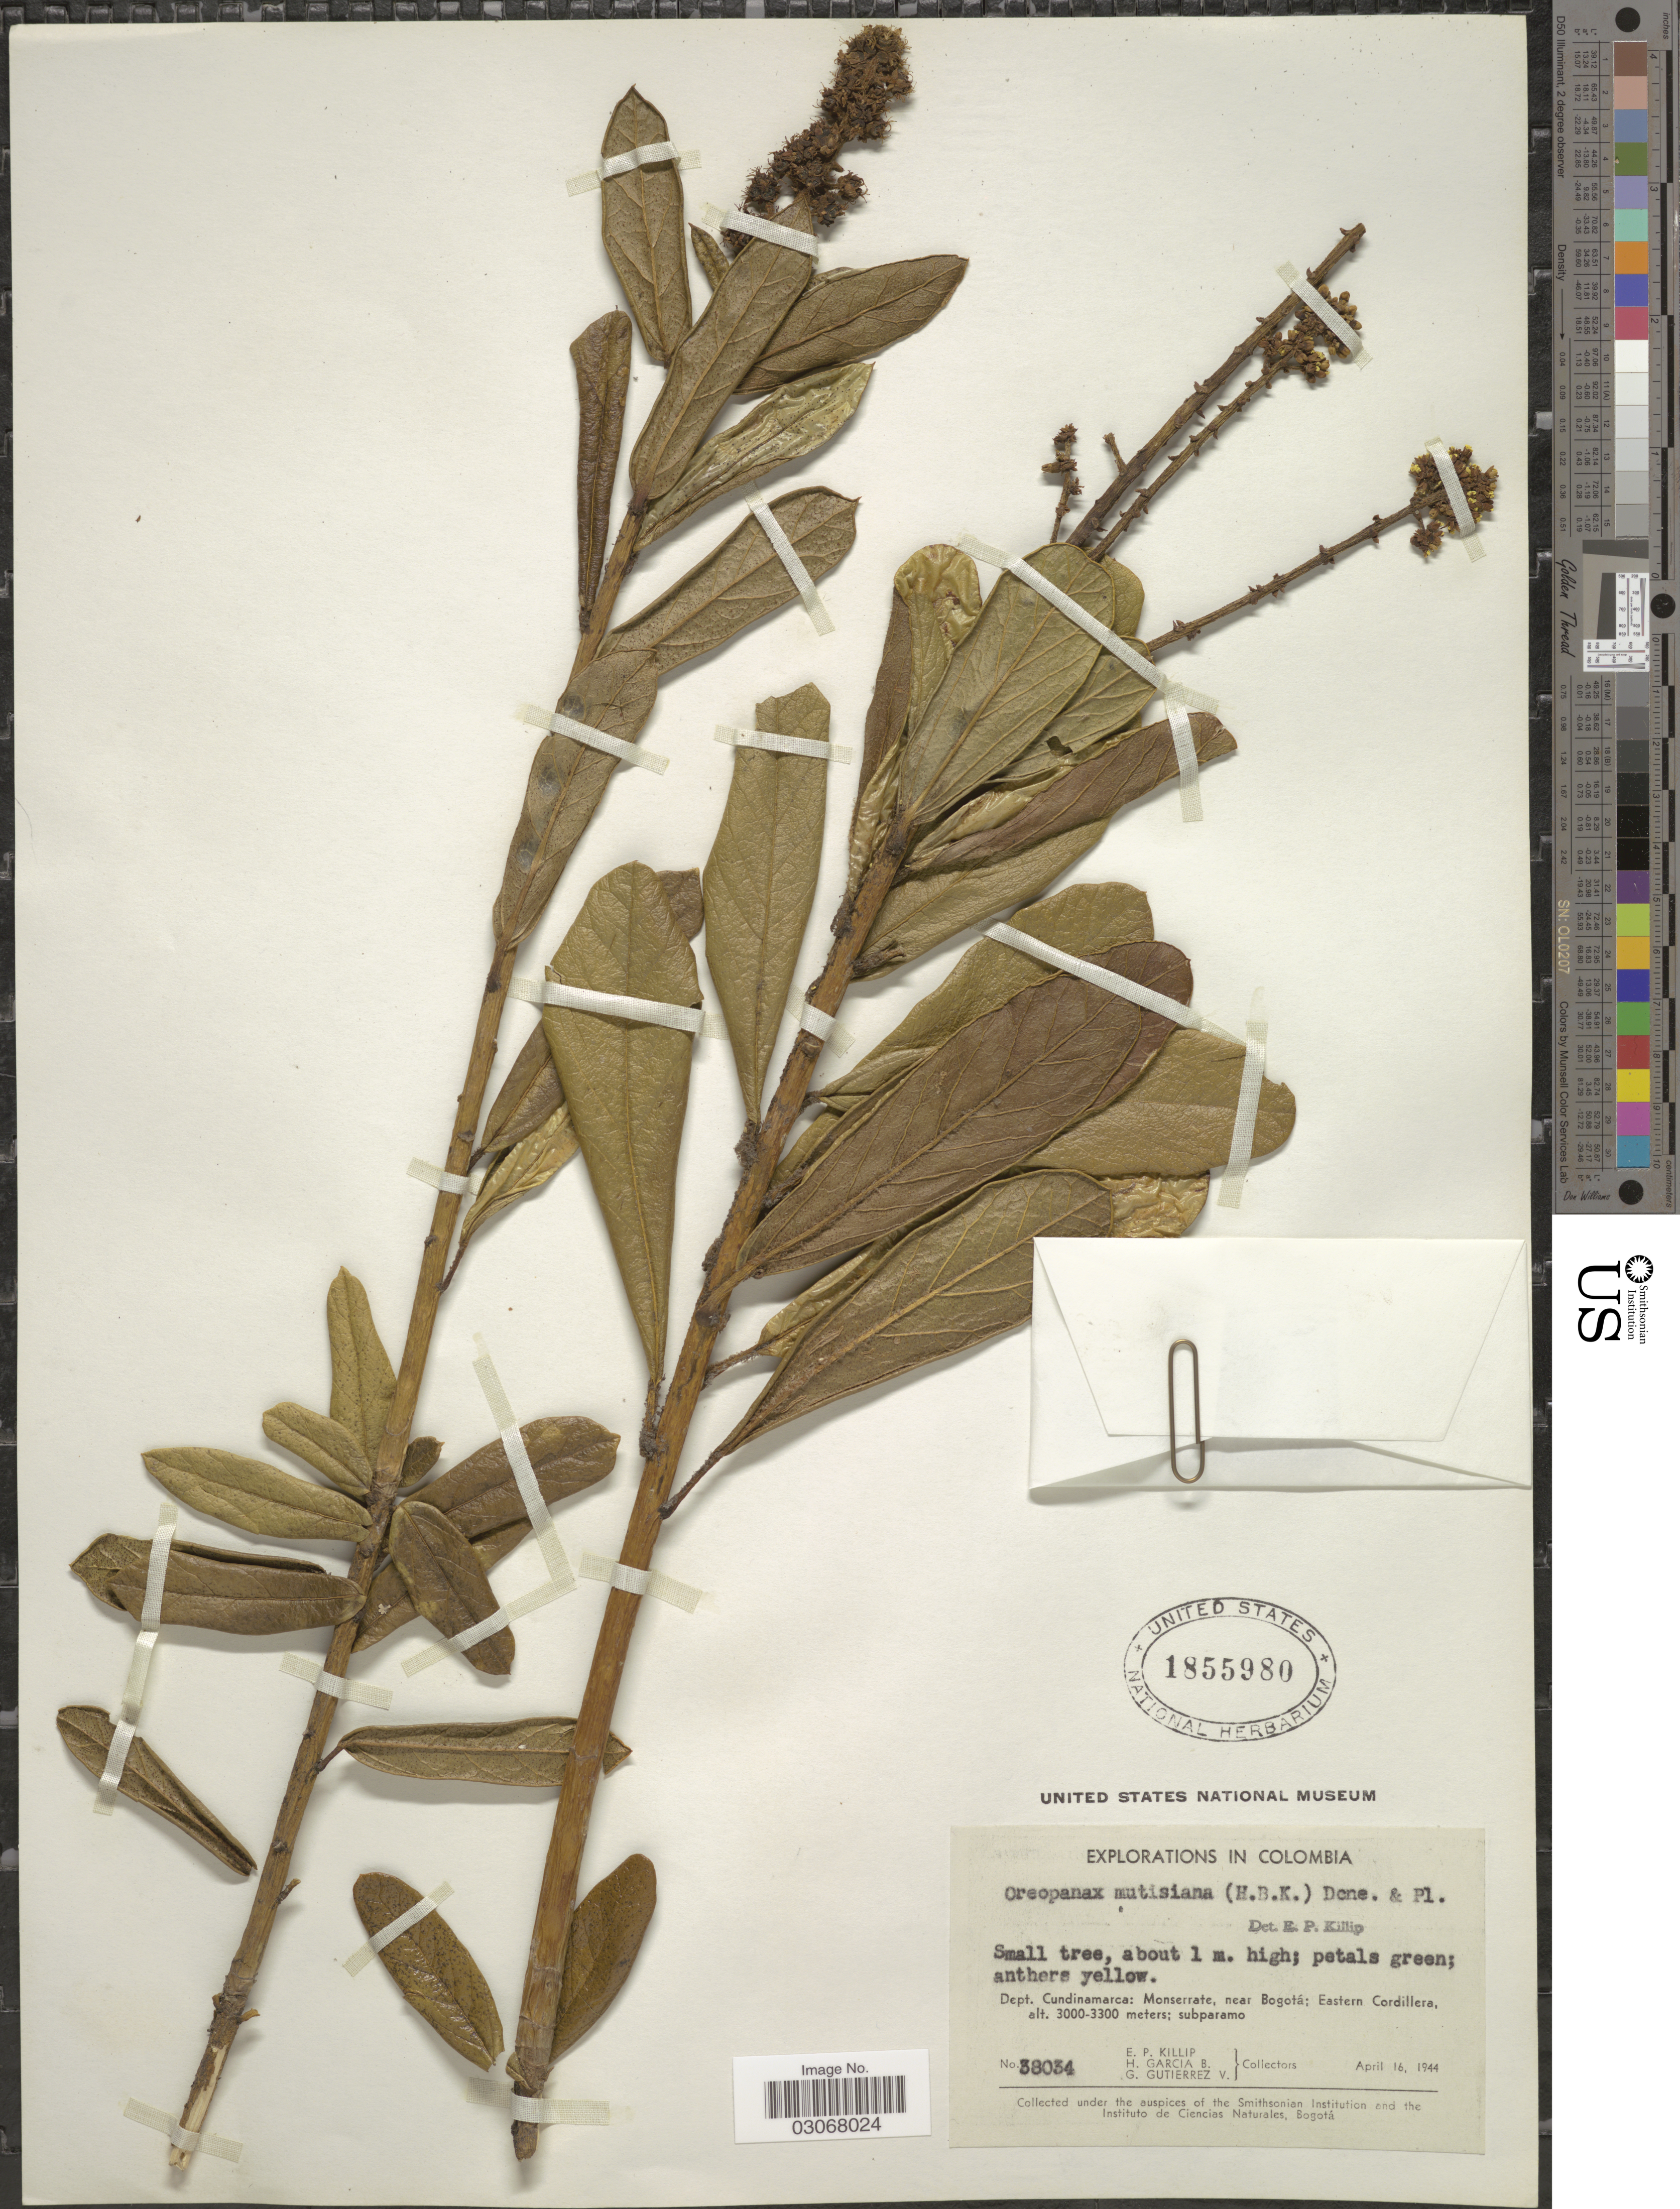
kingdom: Plantae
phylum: Tracheophyta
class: Magnoliopsida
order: Apiales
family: Araliaceae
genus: Oreopanax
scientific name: Oreopanax mutisianus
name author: (Kunth) Decne. & Planch.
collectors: E. P. Killip, H. García B. & G. Gutiérrez V.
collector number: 38034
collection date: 1944-04-16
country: Colombia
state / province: Cundinamarca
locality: Dept. Cundinamarca: Monserrate, near Bogotá; Eastern Cordillera.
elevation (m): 3000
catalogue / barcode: US 1855980